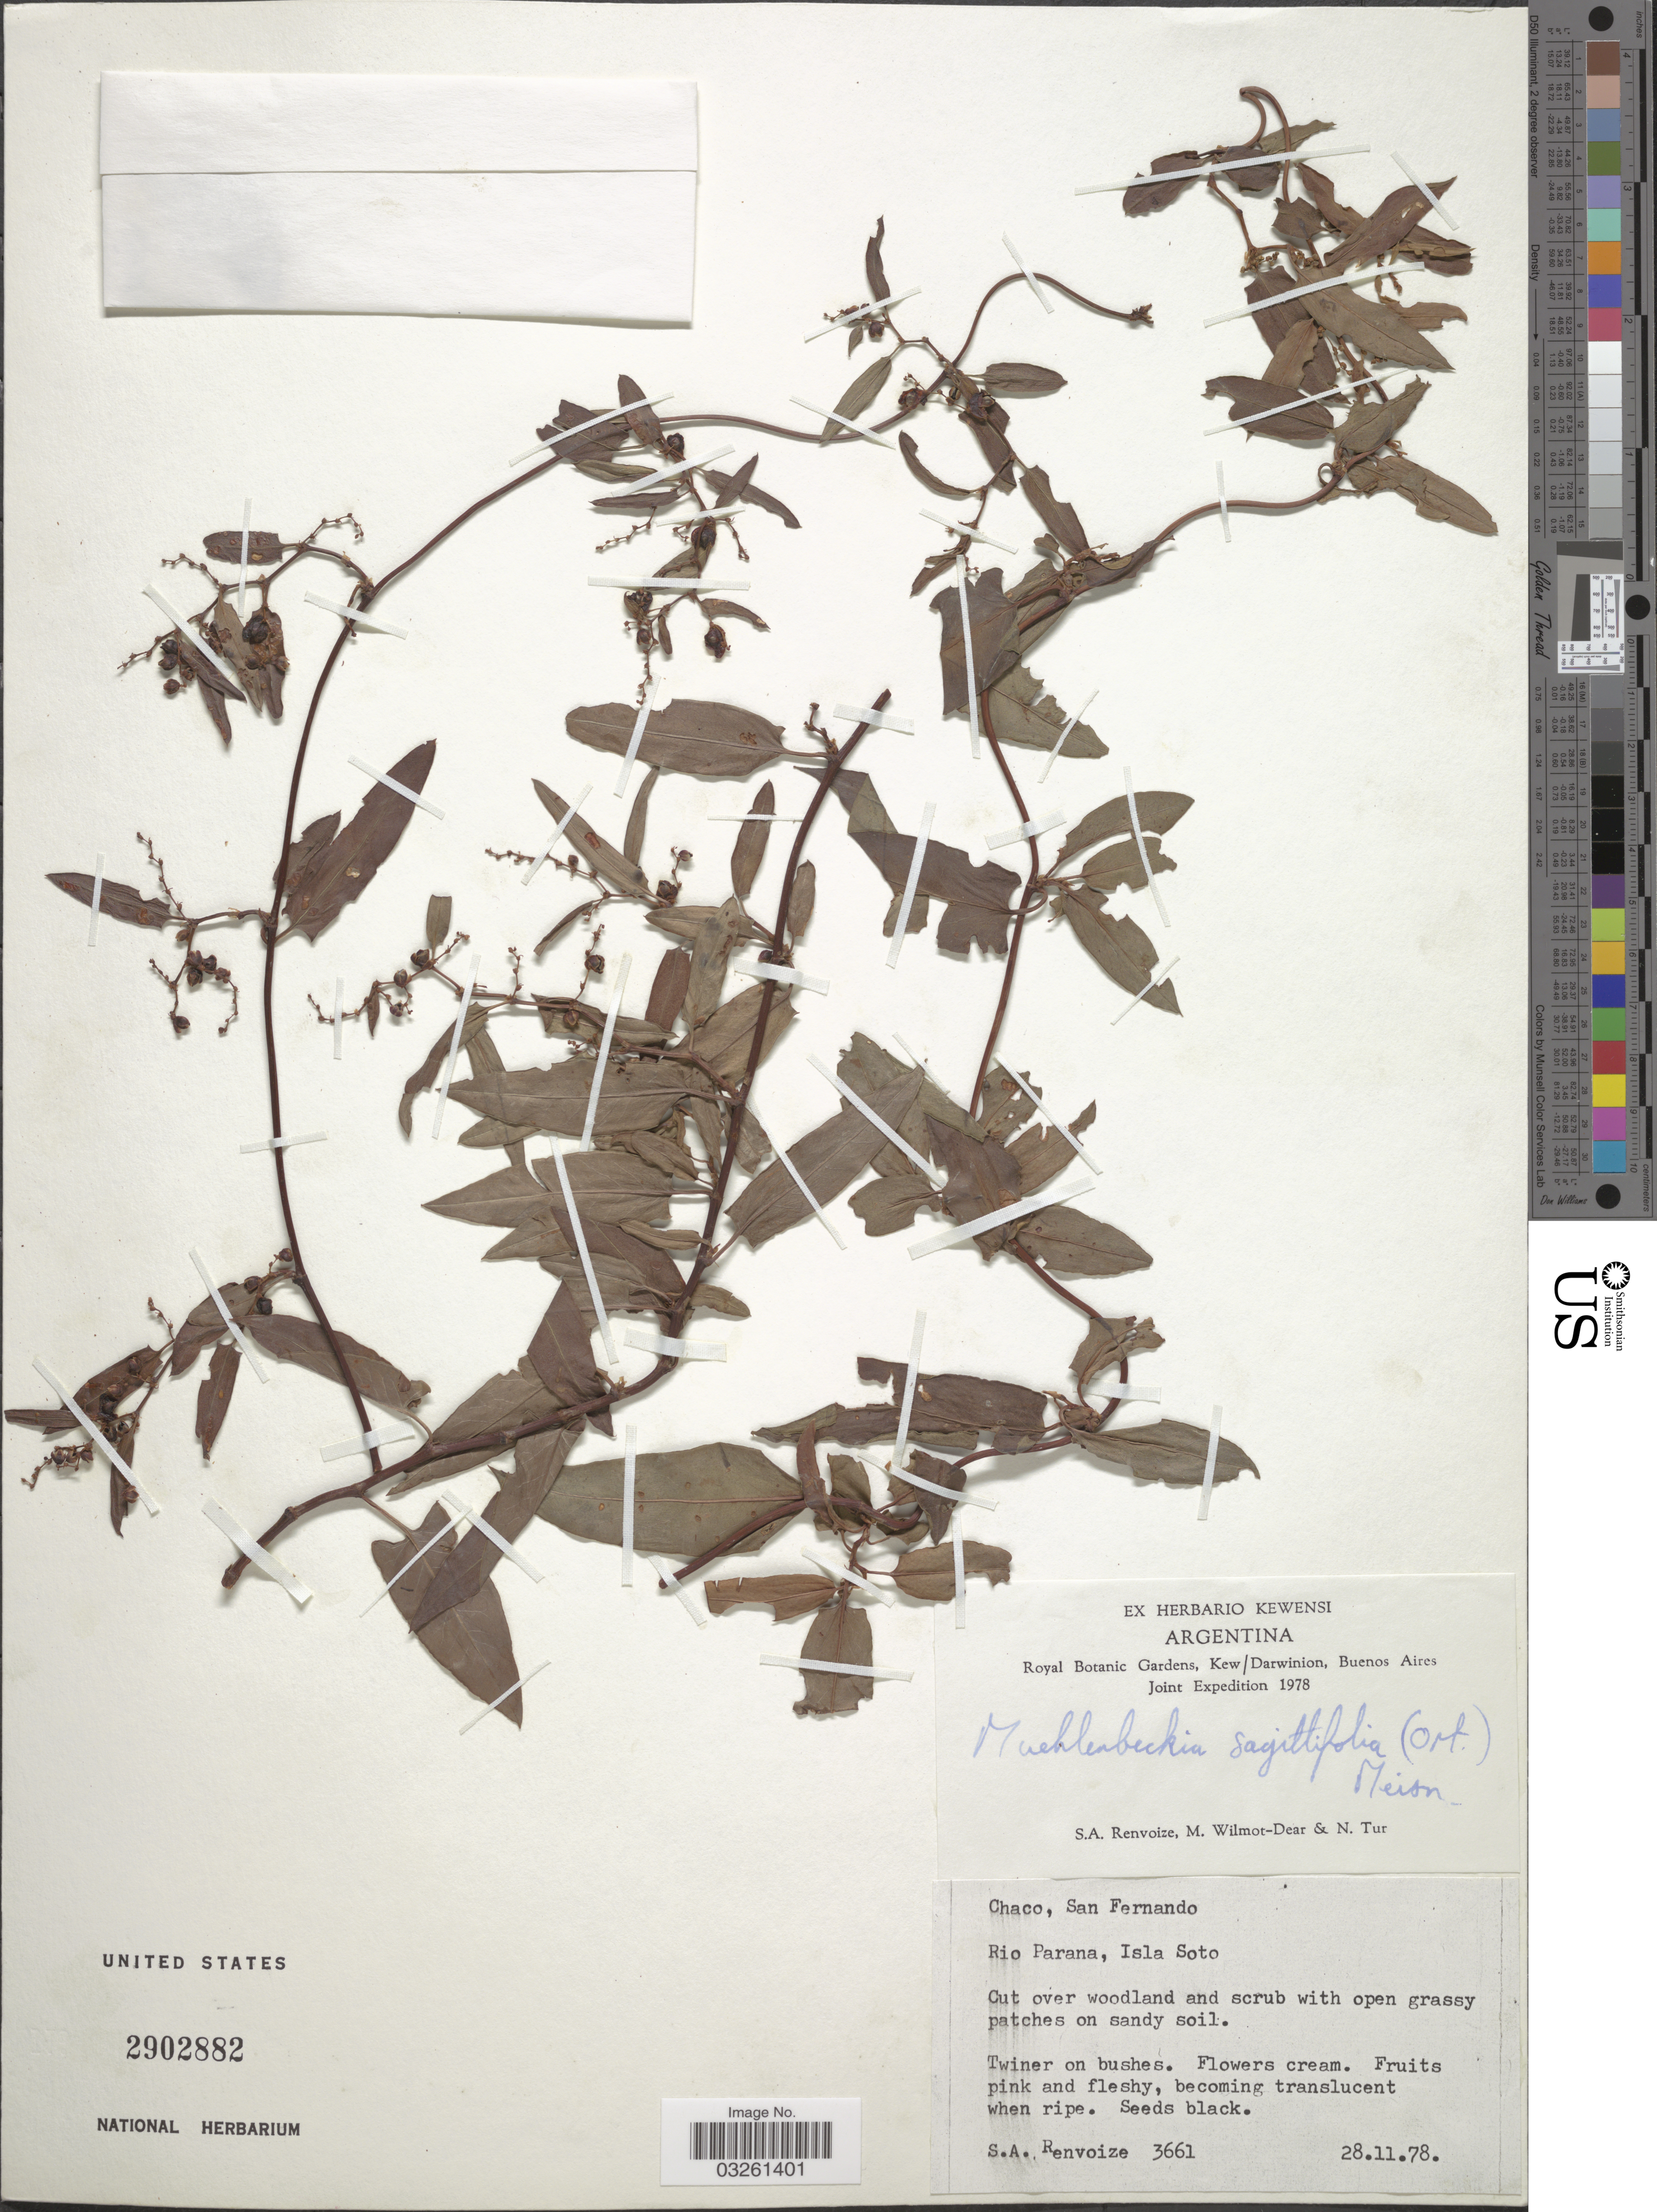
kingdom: Plantae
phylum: Tracheophyta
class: Magnoliopsida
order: Caryophyllales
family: Polygonaceae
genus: Muehlenbeckia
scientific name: Muehlenbeckia sagittifolia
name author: (Ortega) Meisn.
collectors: S. A. Renvoize, M. Wilmot-Dear & N. Tur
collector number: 3661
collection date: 1978-11-28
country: Argentina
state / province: Chaco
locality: San Fernando. Rio Parana, Isla Soto.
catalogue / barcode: US 2902882